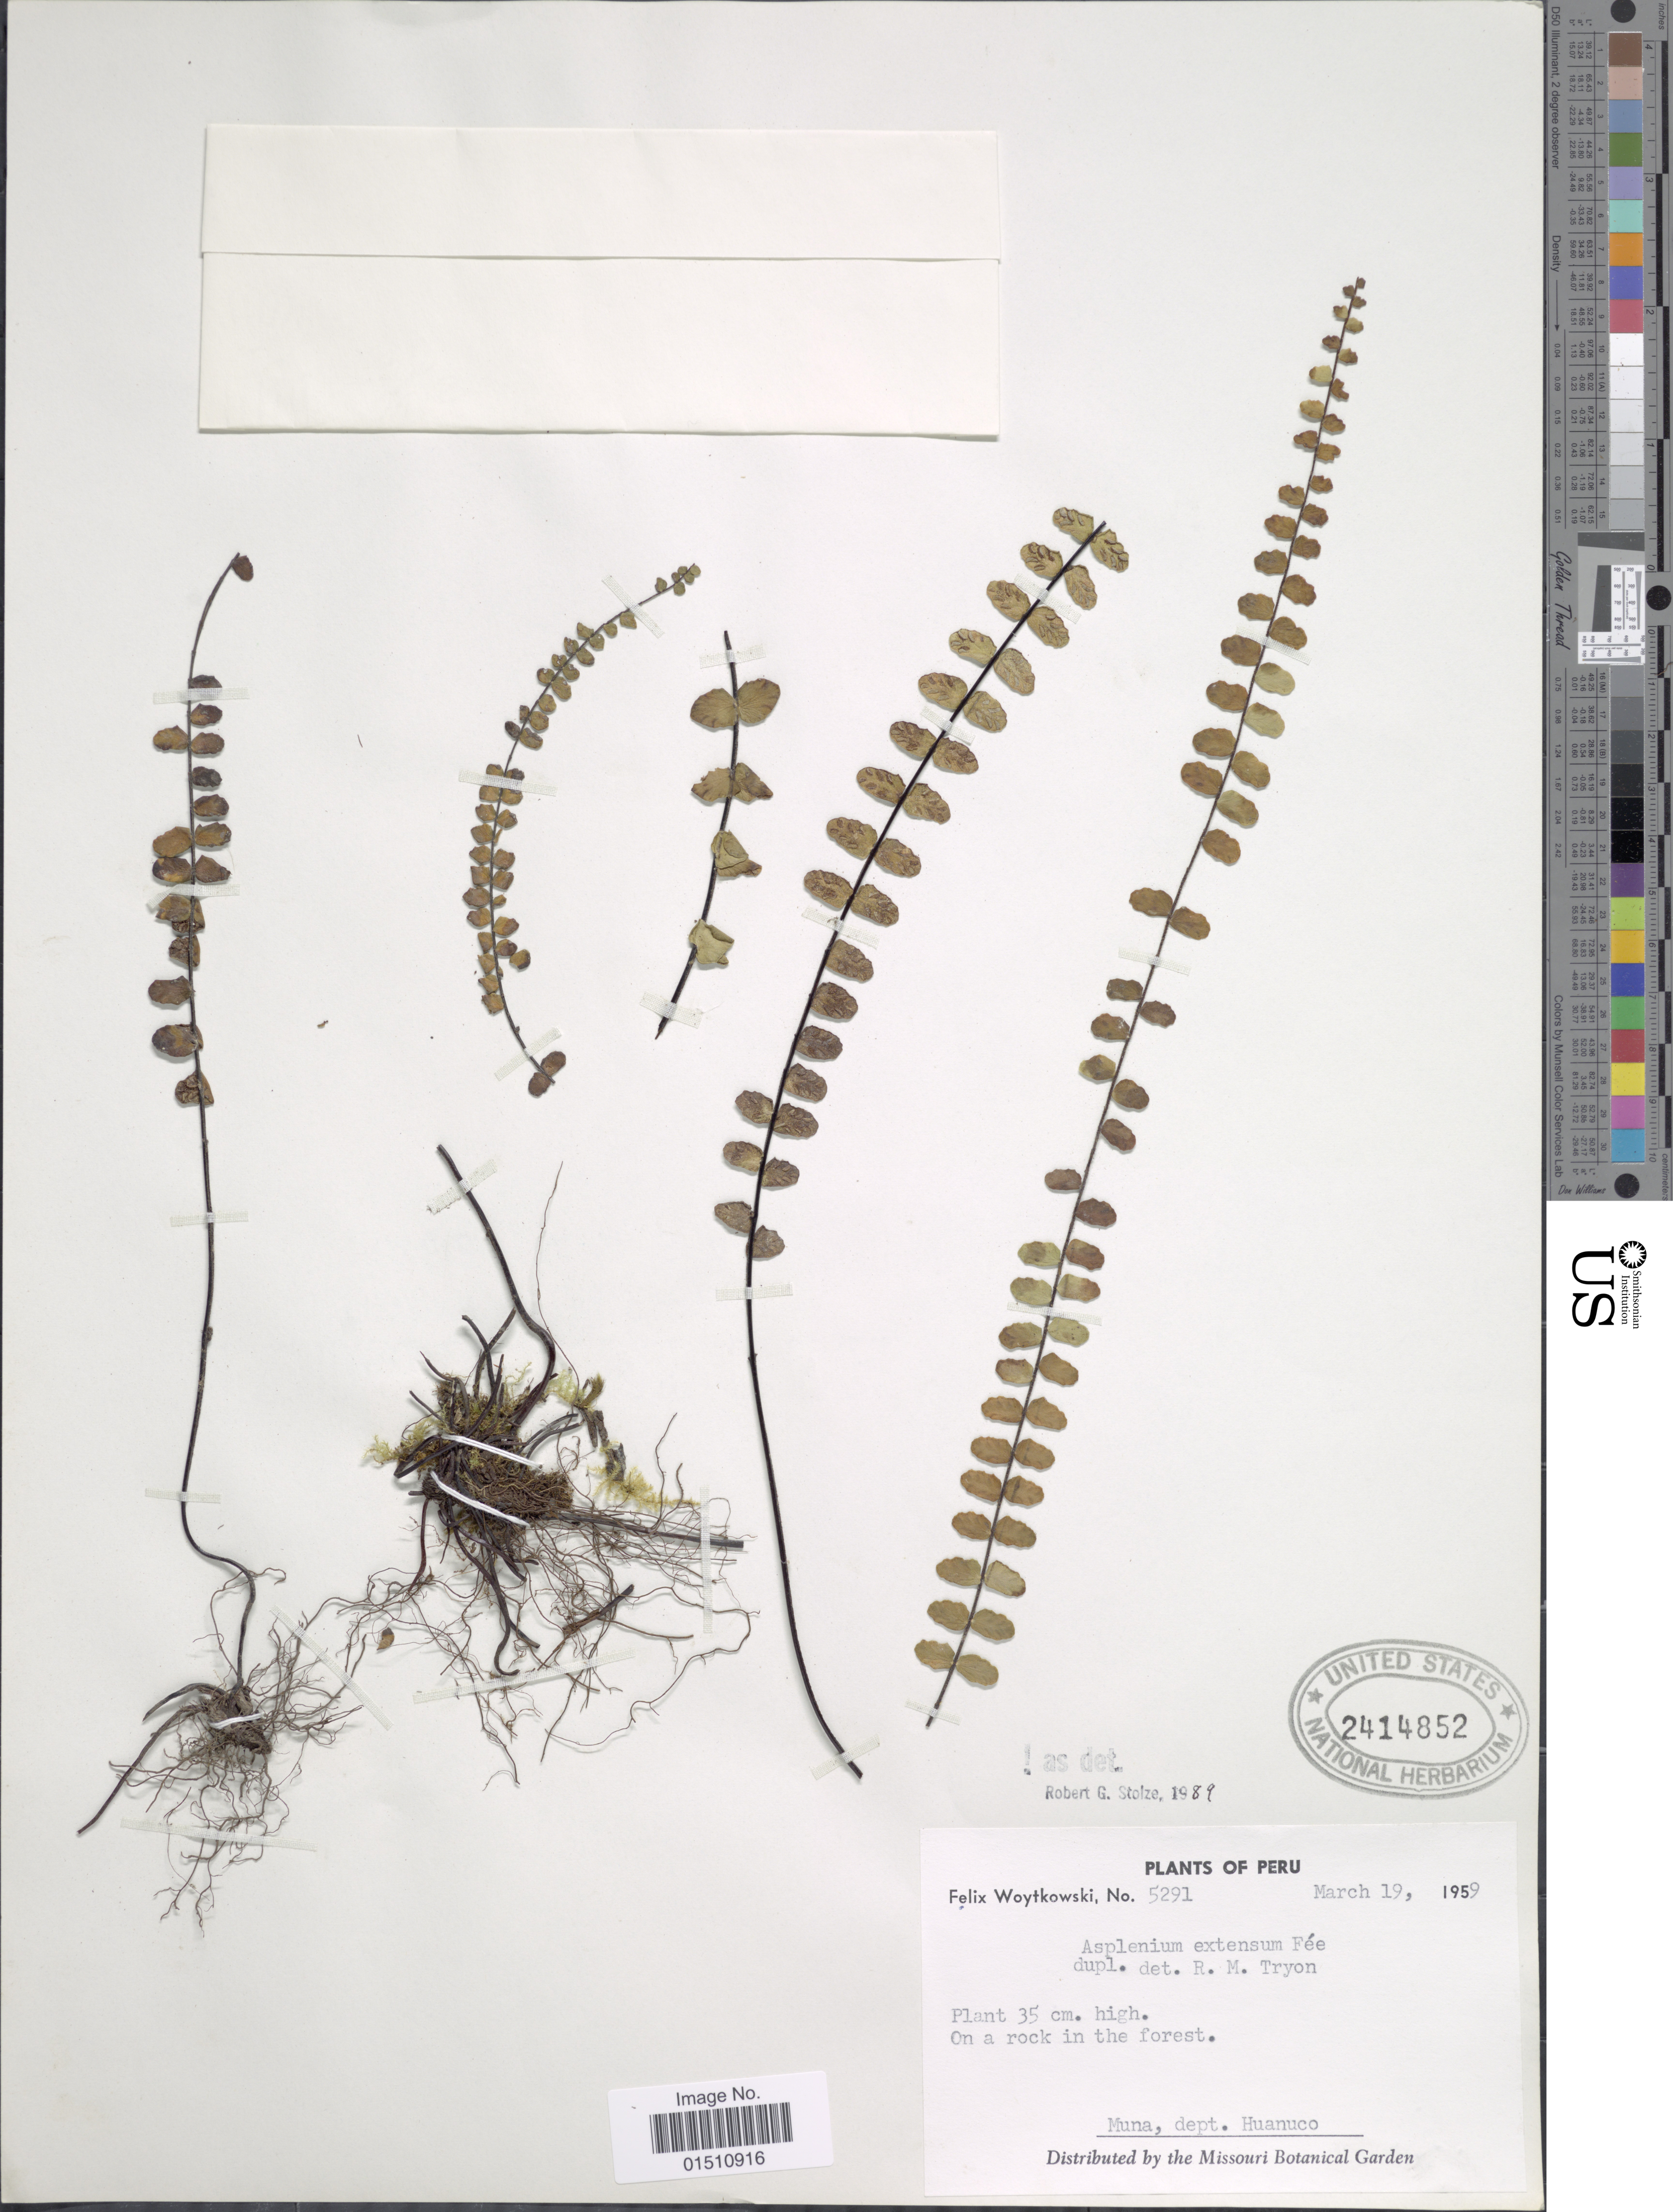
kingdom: Plantae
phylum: Tracheophyta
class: Polypodiopsida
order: Polypodiales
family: Aspleniaceae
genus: Asplenium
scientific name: Asplenium extensum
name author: Fée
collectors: F. Woytkowski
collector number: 5291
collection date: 1959-03-19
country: Peru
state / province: Huánuco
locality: Peru, Muna, dept. Huanuco.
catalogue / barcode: US 2414852